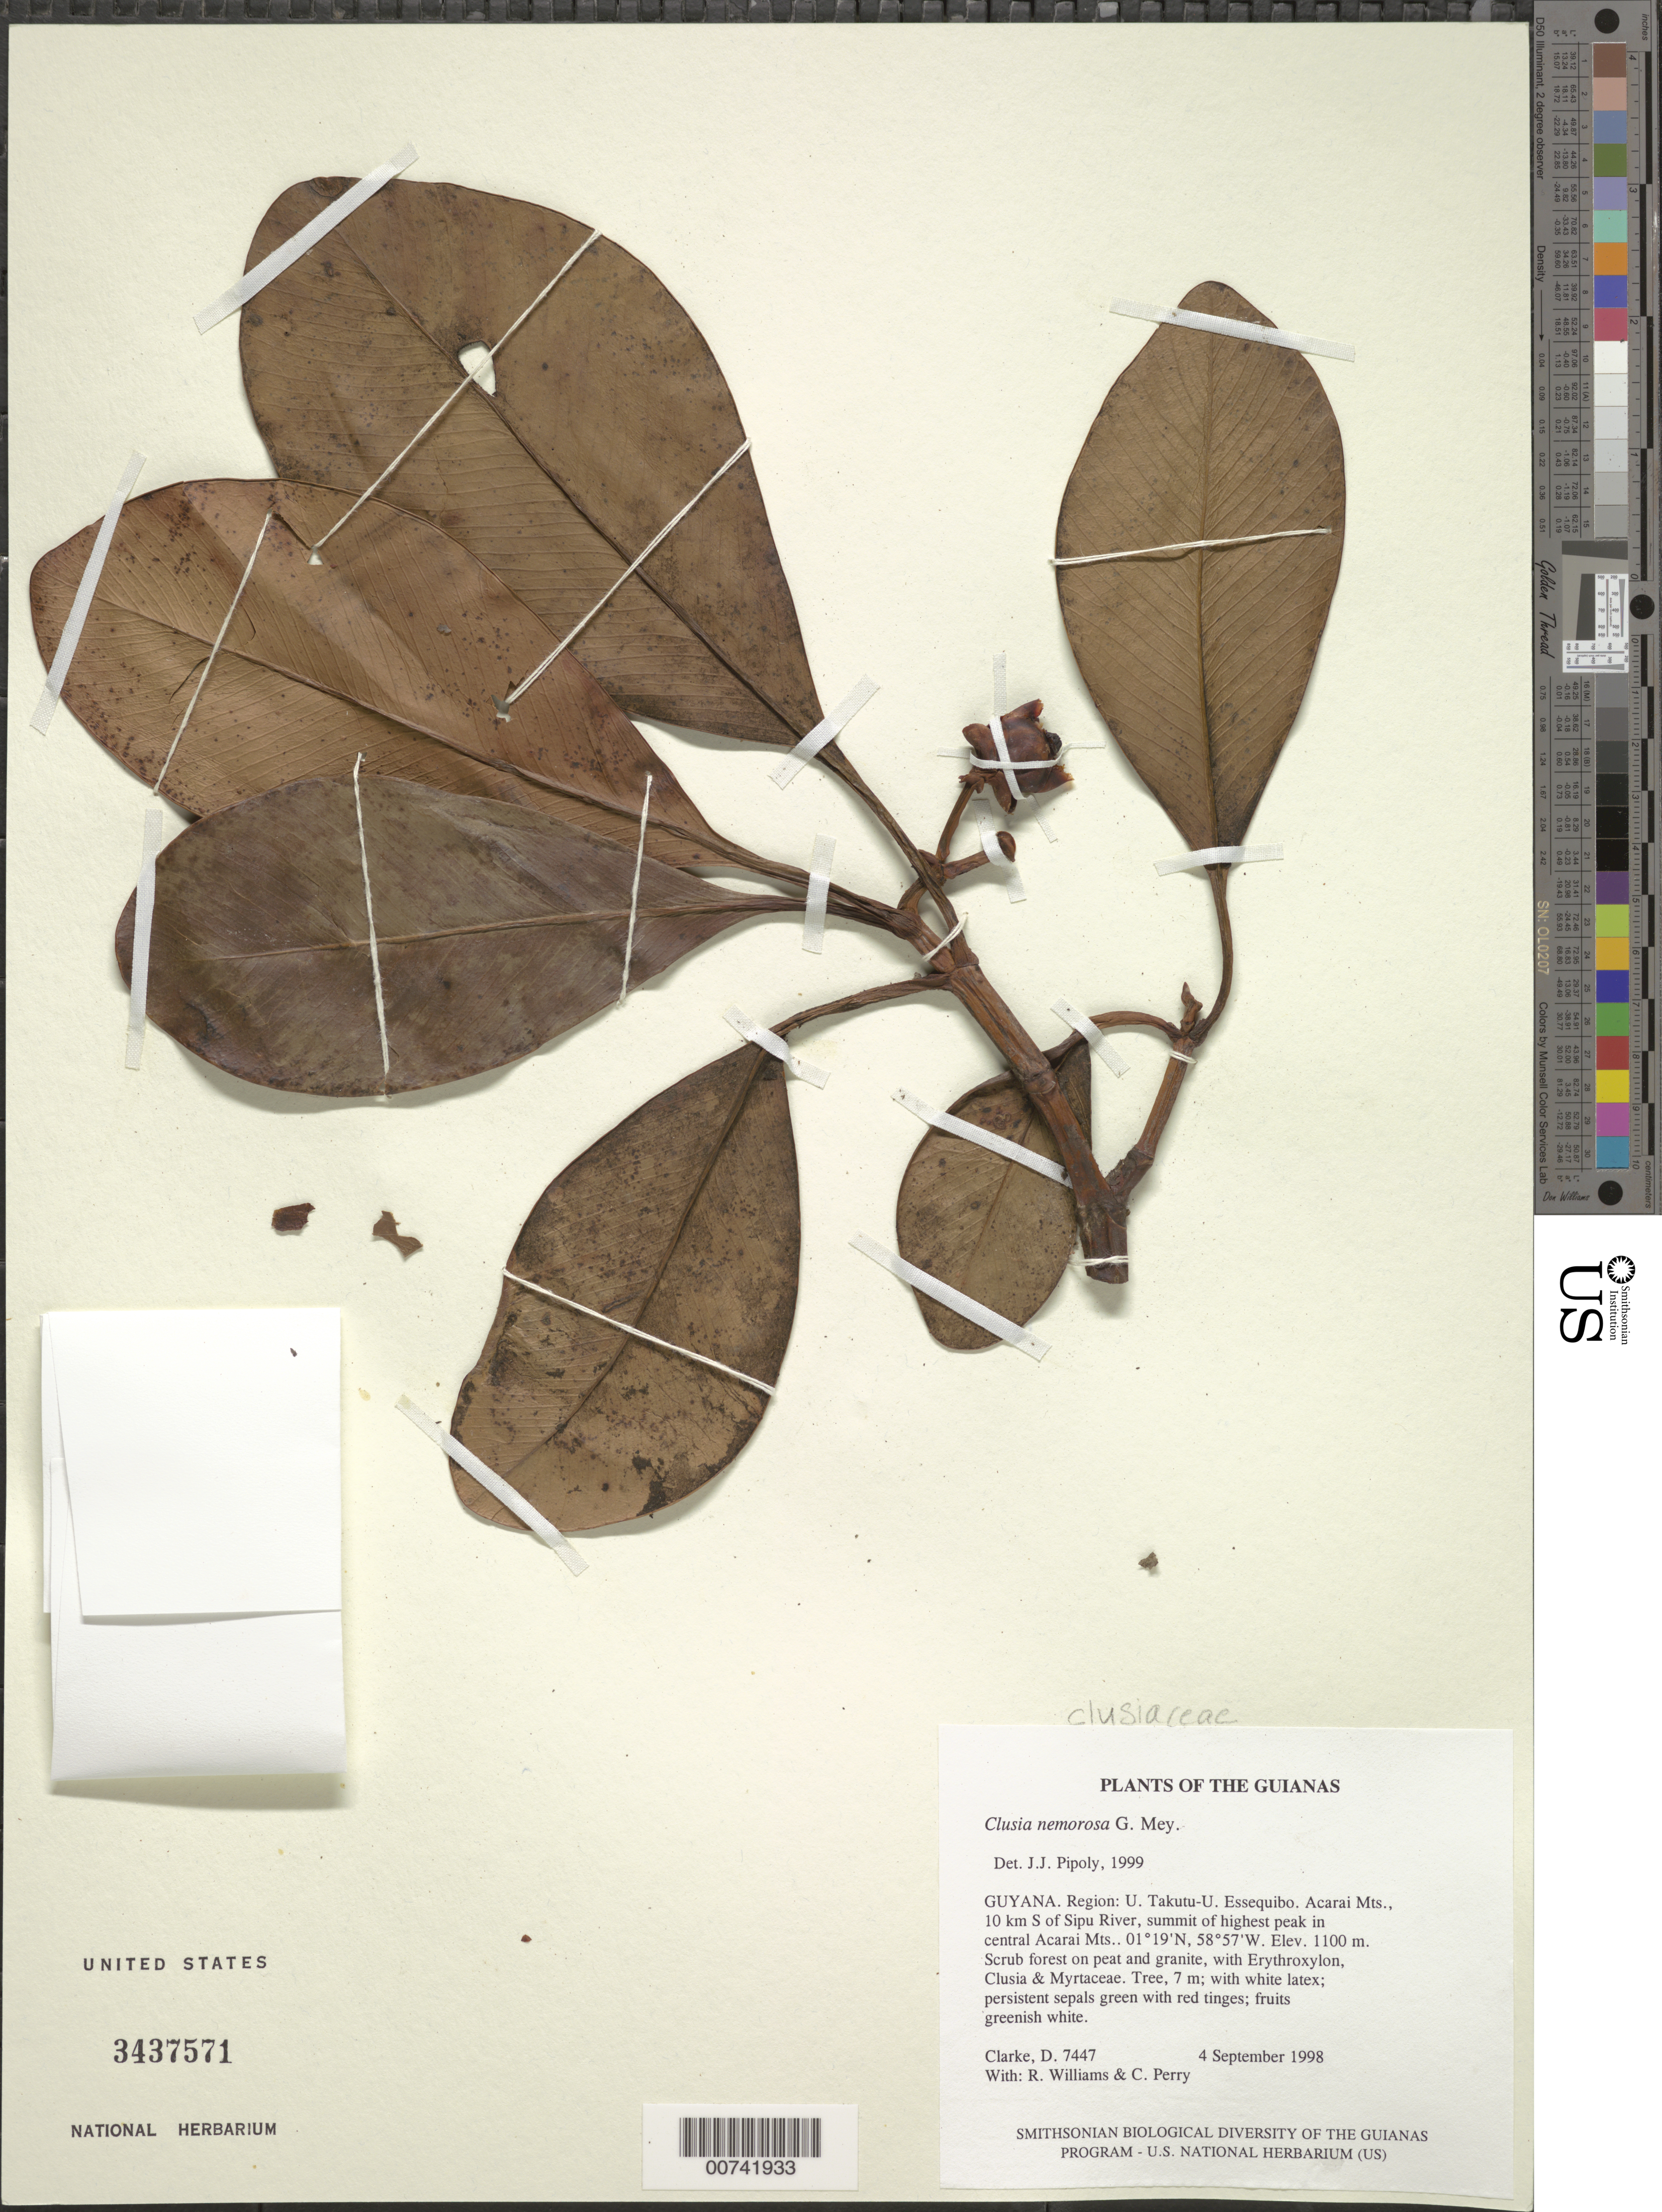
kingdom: Plantae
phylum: Tracheophyta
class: Magnoliopsida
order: Malpighiales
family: Clusiaceae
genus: Clusia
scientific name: Clusia nemorosa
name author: G. Mey.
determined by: Pipoly, J. J., III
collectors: H. D. Clarke, R. Williams & C. Perry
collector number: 7447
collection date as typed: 4 September 1998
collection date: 1998-09-04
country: Guyana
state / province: U. Takutu-U. Essequibo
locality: Acarai Mts., 10 km S of Sipu River, summit of highest peak in central Acarai Mts.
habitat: Scrub forest on peat and granite, with Erythroxylum, Clusia & Myrtaceae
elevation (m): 1100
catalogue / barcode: US 3437571